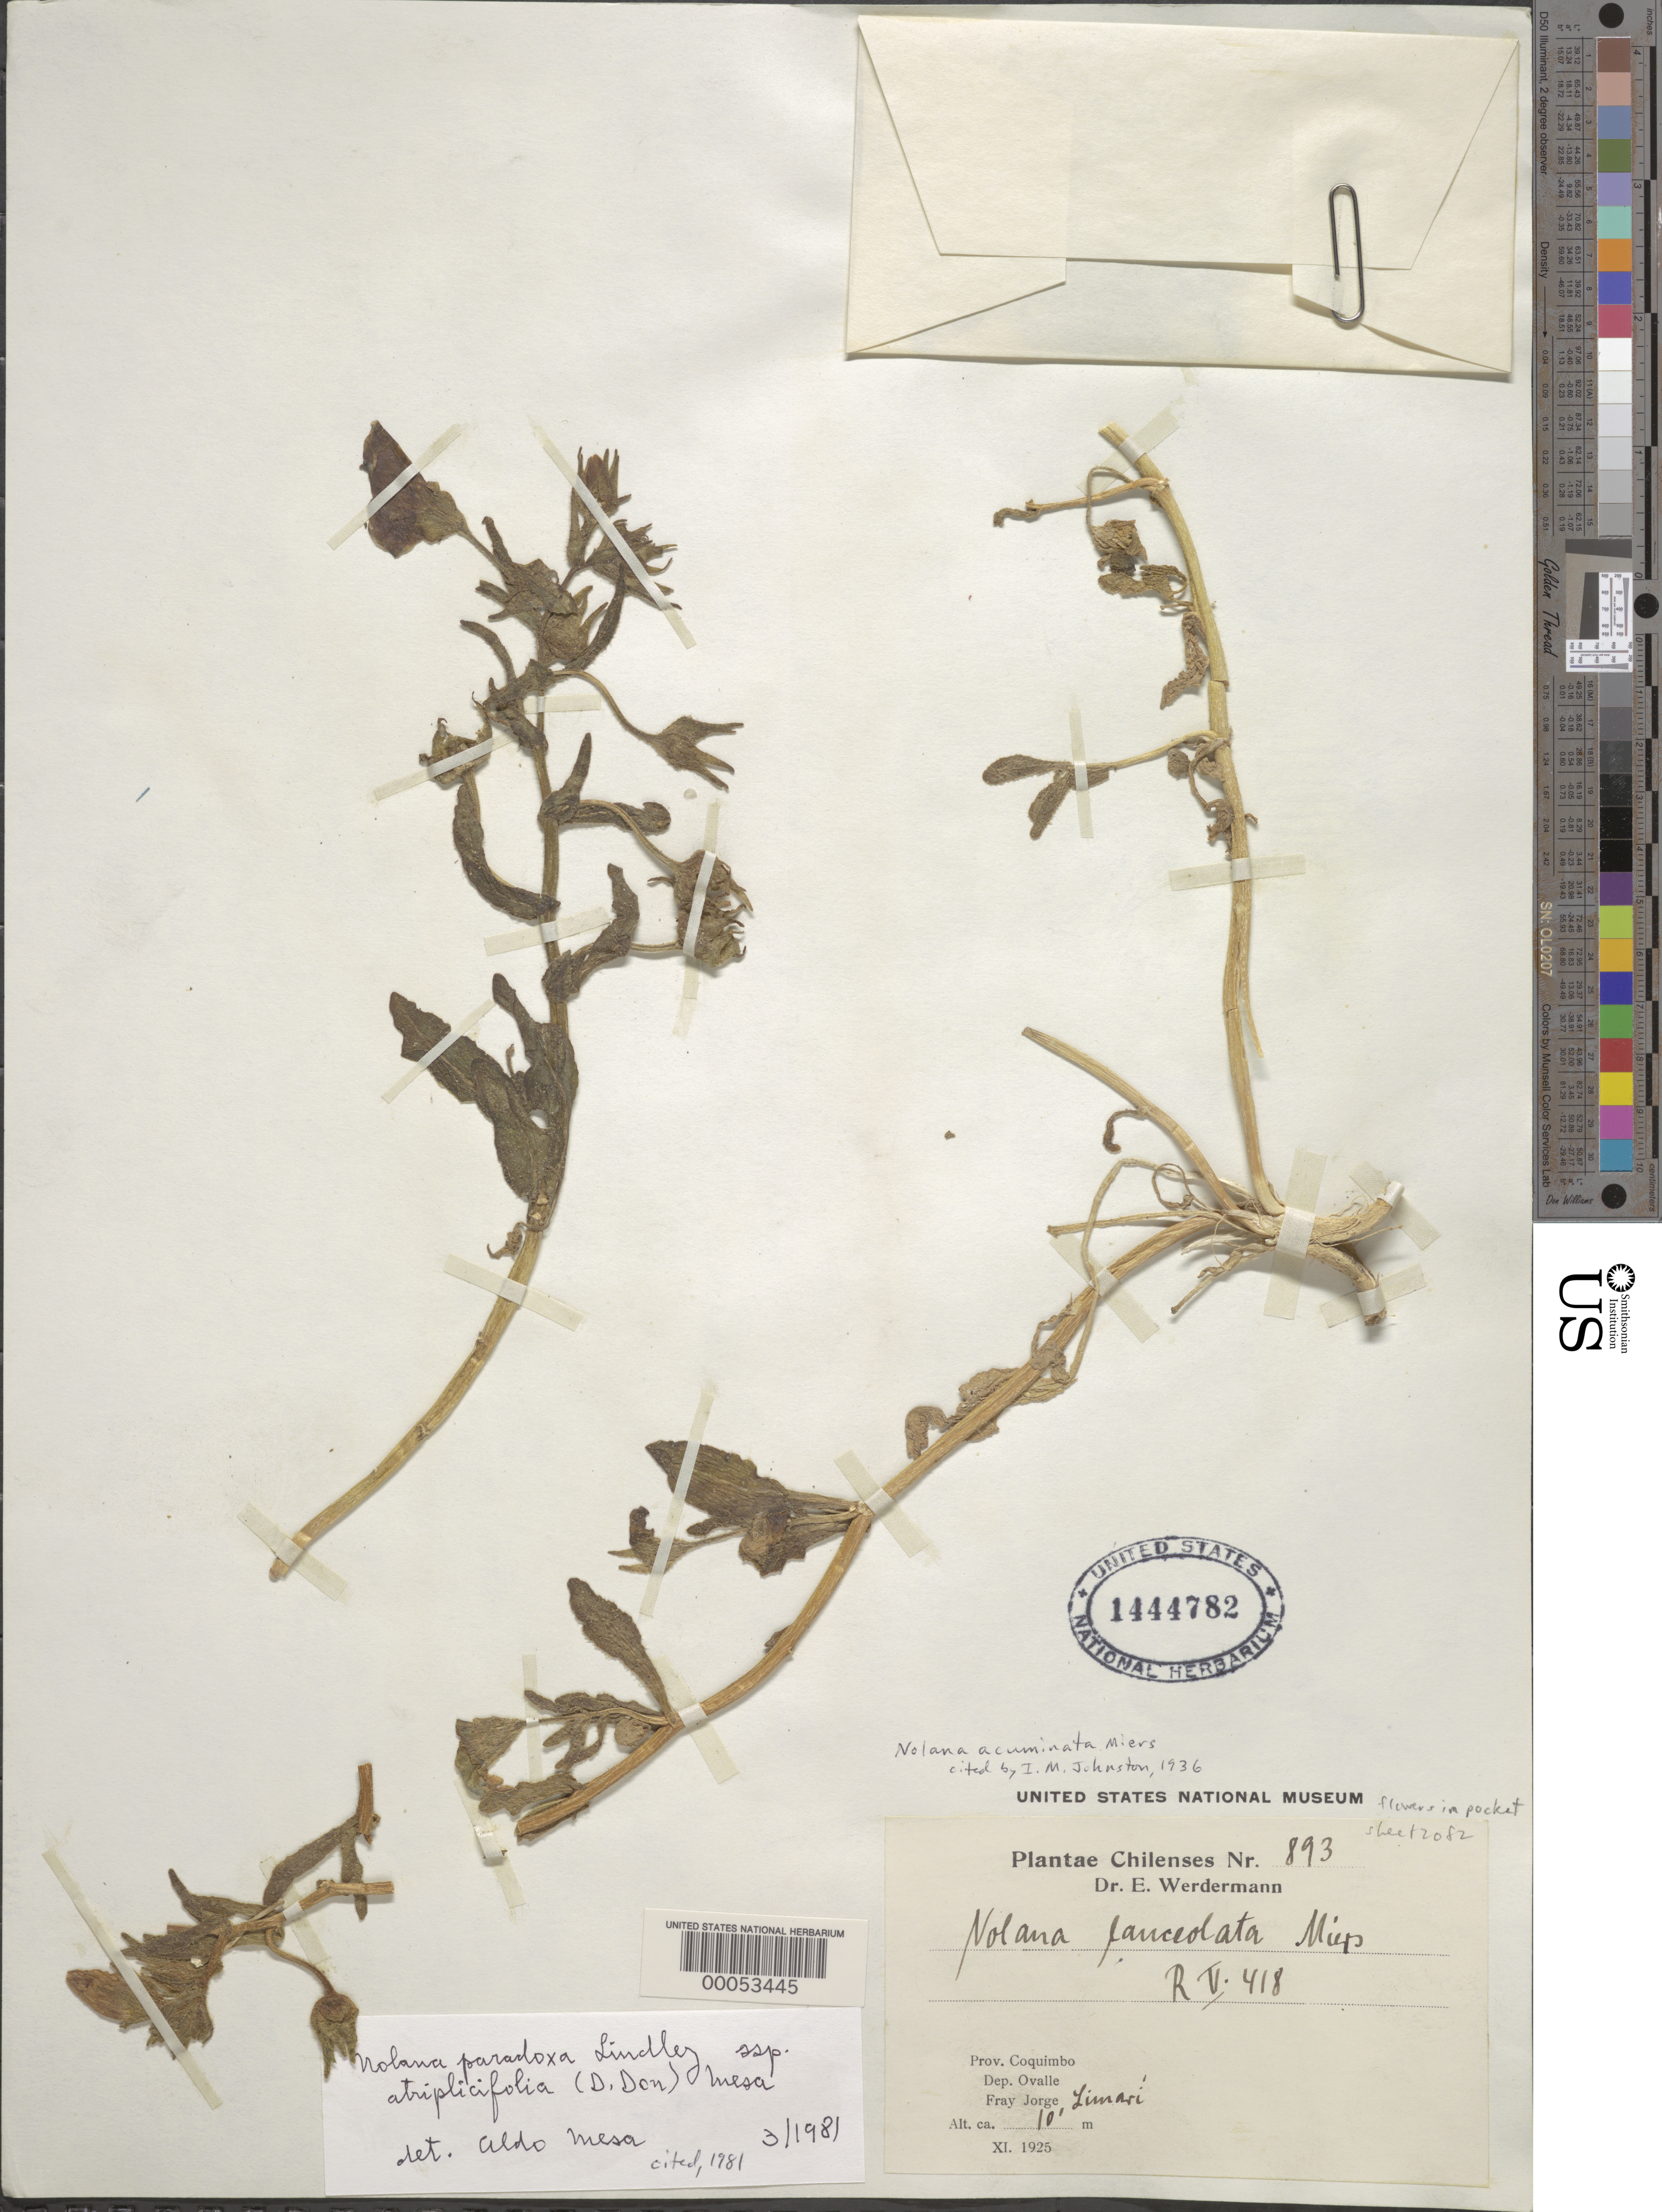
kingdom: Plantae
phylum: Tracheophyta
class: Magnoliopsida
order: Solanales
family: Solanaceae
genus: Nolana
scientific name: Nolana paradoxa subsp. atriplicifolia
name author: (Reider) Mesa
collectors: E. Werdermann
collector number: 893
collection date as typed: Nov 1925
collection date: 1925-11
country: Chile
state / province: Coquimbo (IV)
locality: Ovalle dept., fray jorge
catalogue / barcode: US 1444782